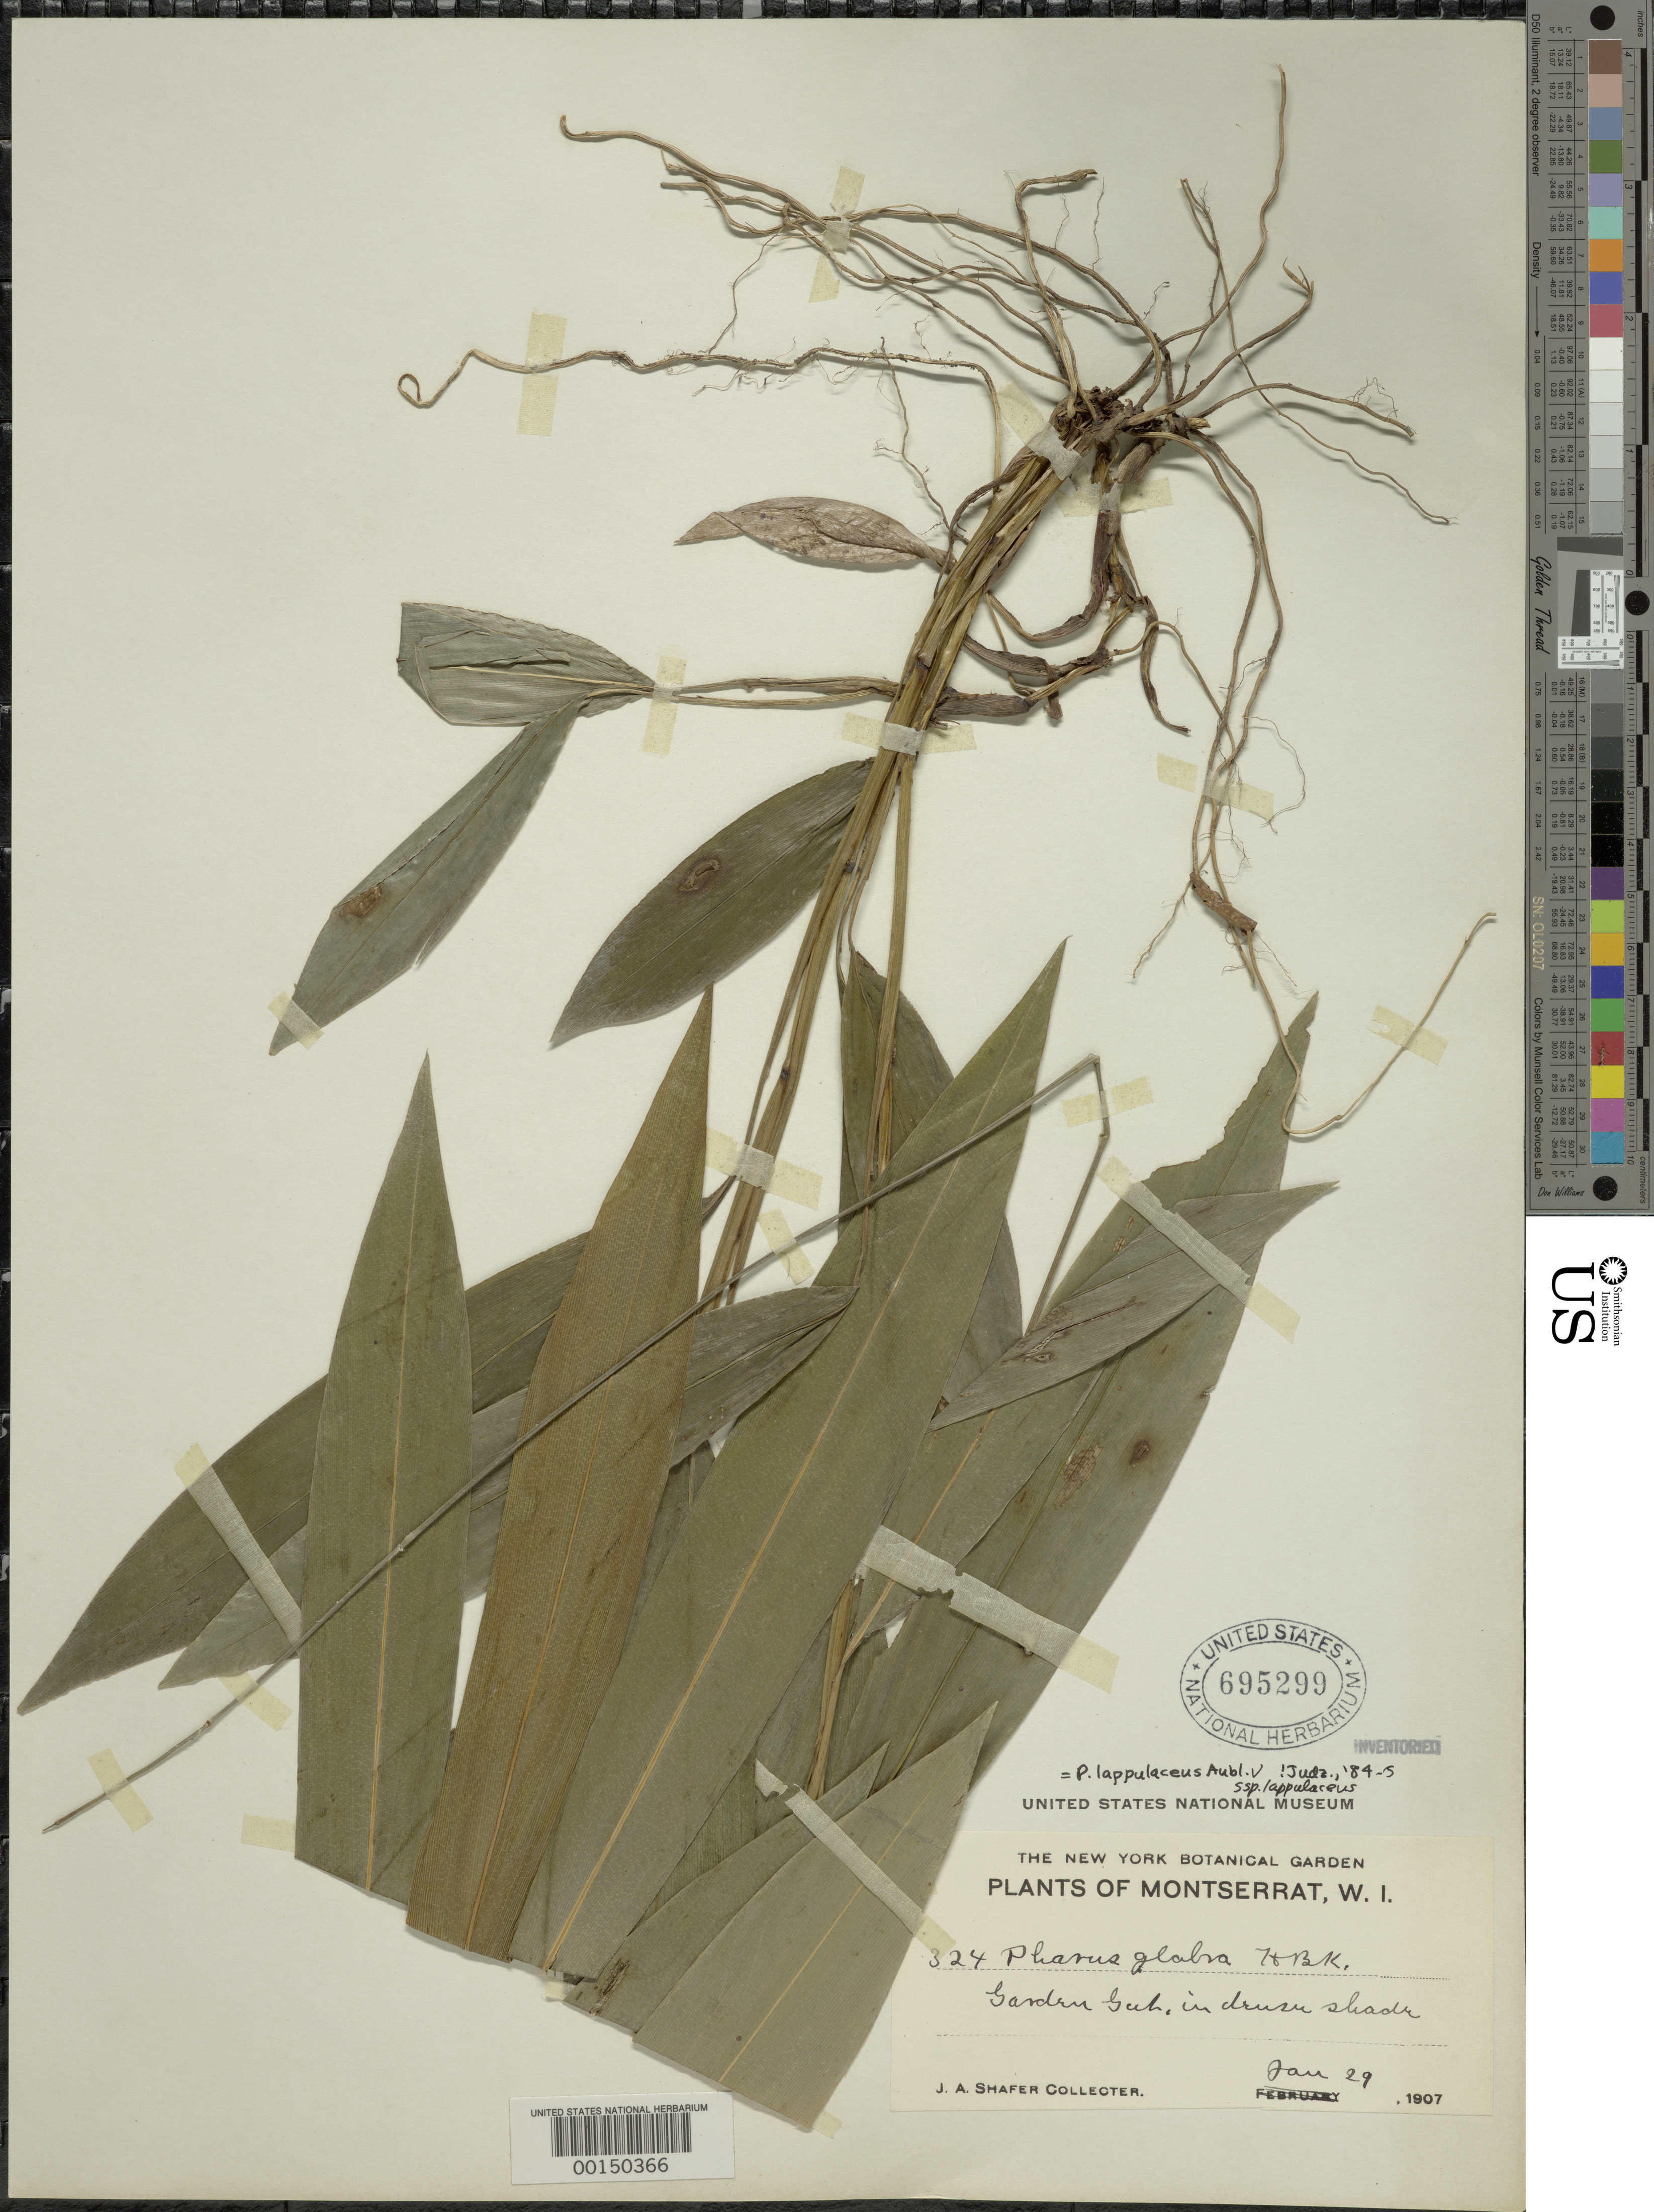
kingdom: Plantae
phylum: Tracheophyta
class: Liliopsida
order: Poales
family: Poaceae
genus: Pharus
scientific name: Pharus lappulaceus subsp. lappulaceus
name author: Aubl.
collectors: J. A. Shafer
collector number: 324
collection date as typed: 29 Jan 1907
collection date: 1907-01-29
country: Montserrat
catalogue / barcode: US 695299